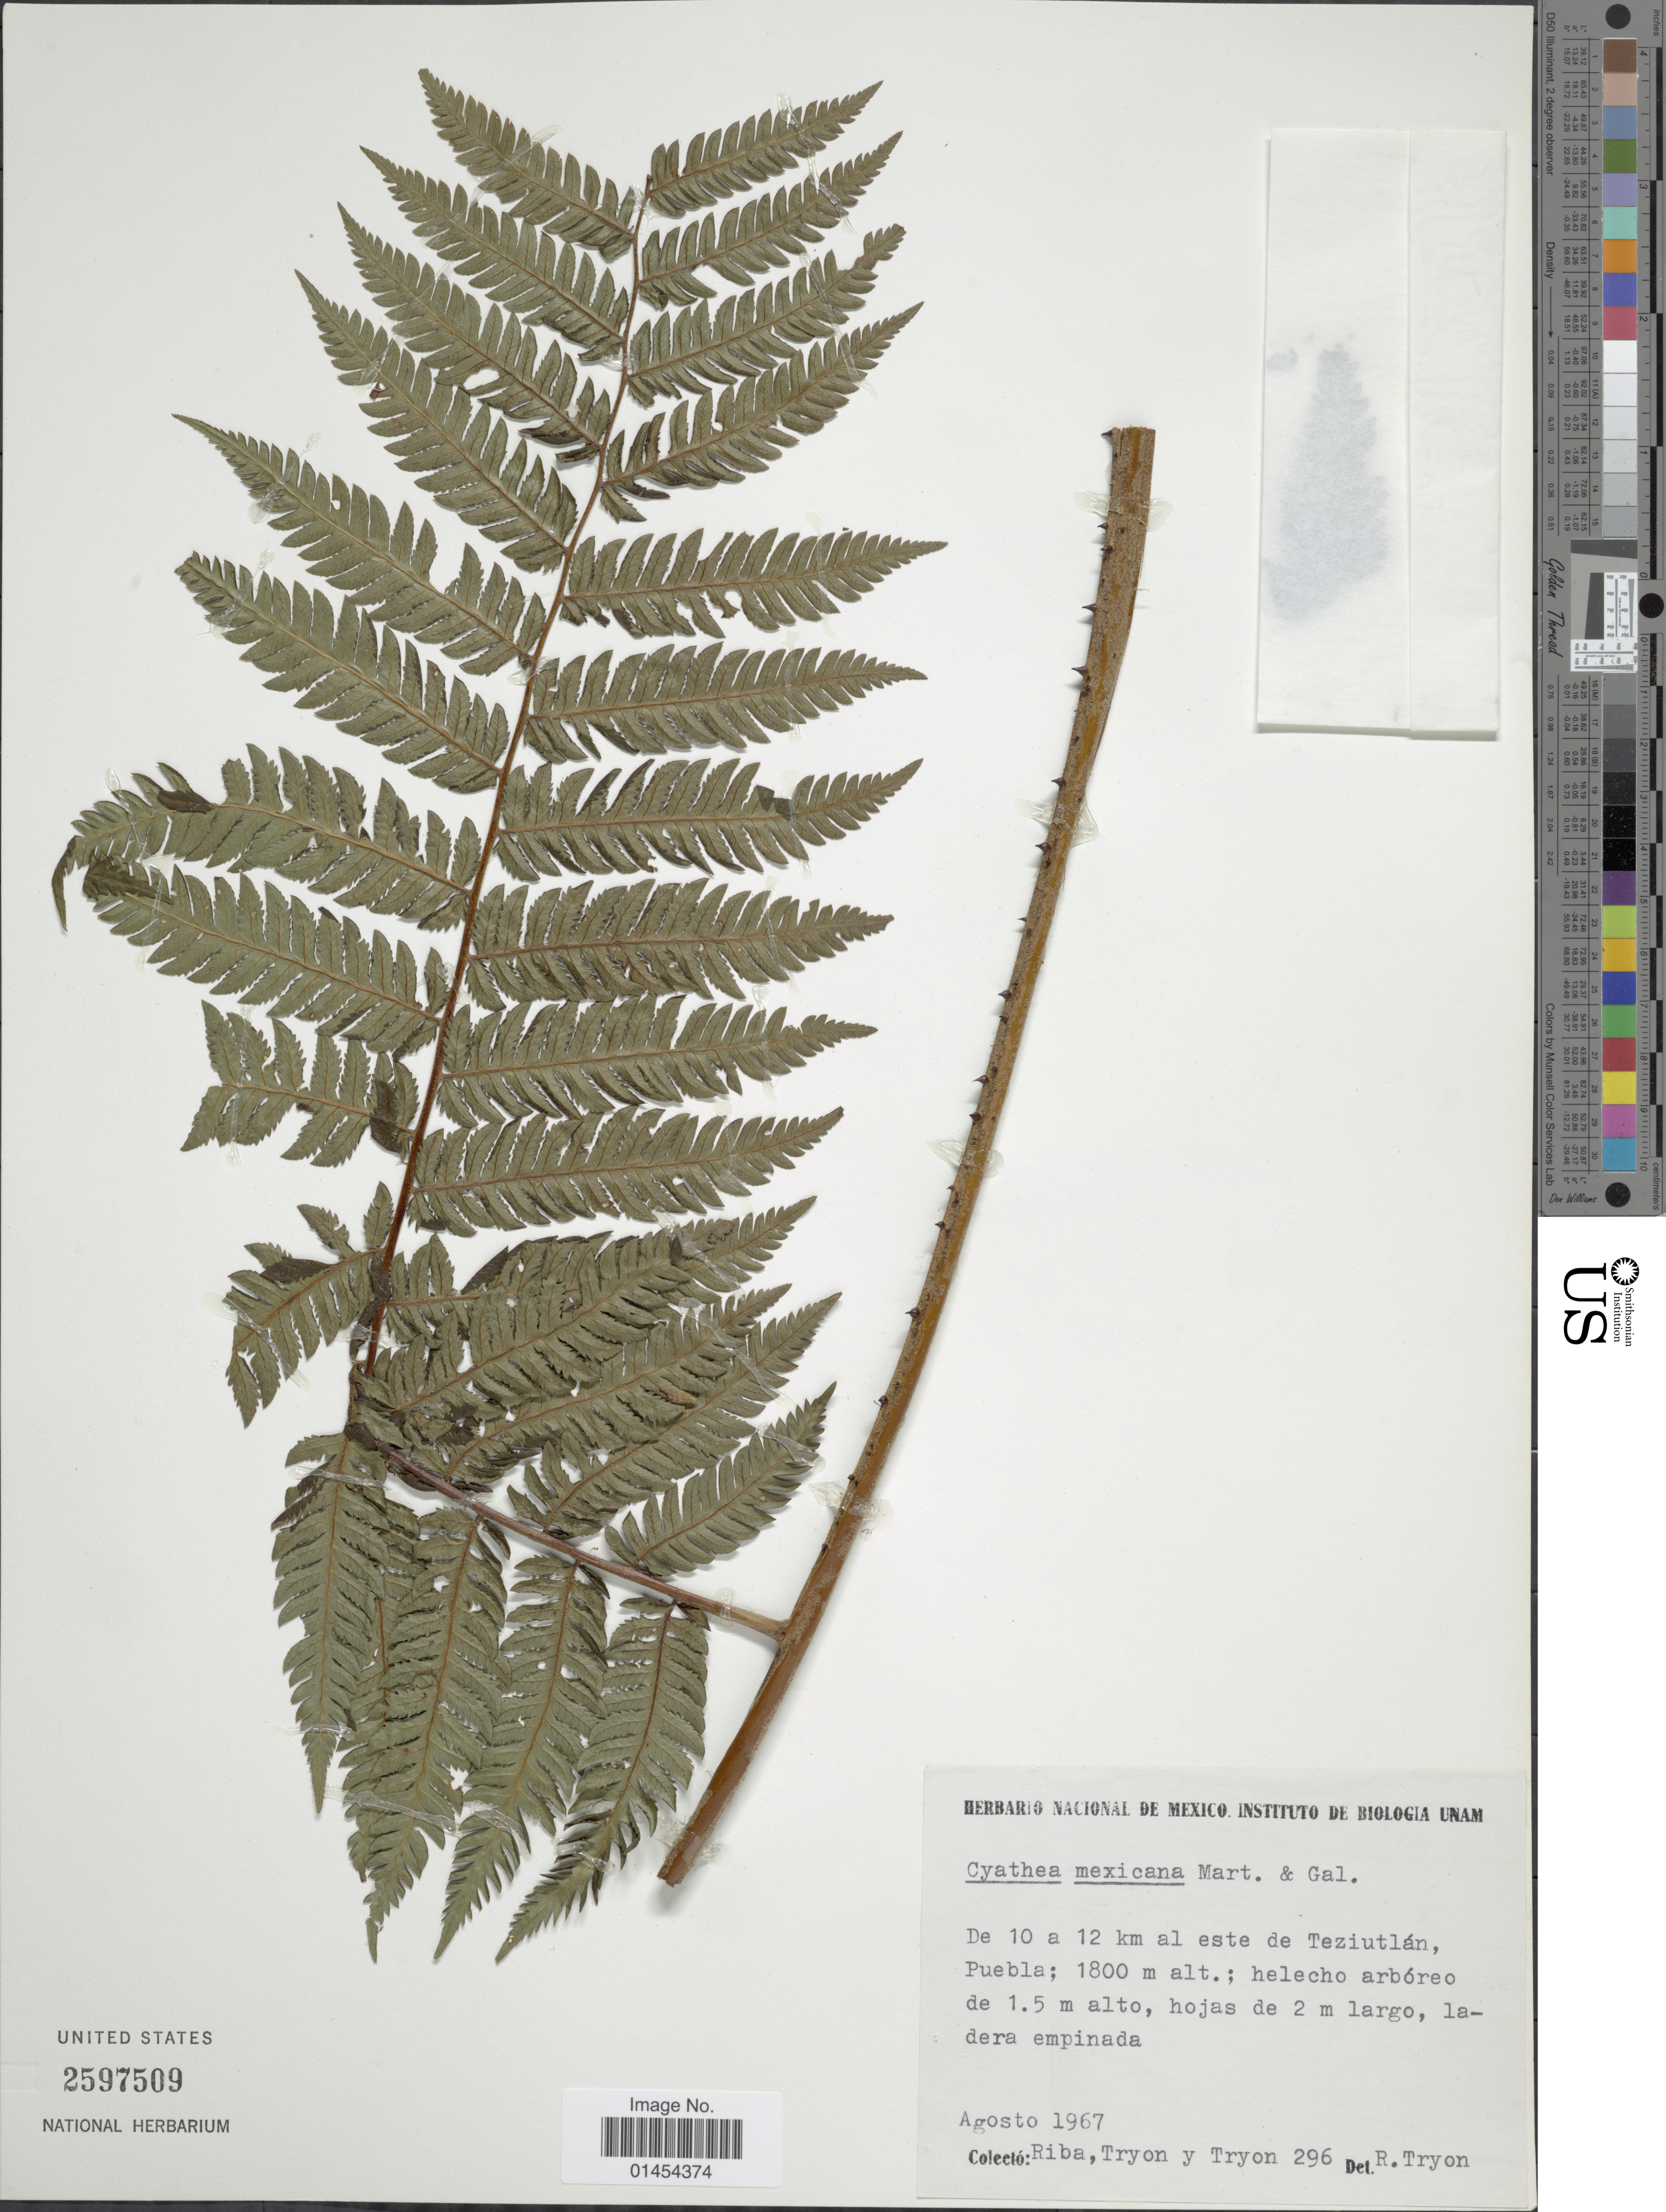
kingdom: Plantae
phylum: Tracheophyta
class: Polypodiopsida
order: Cyatheales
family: Cyatheaceae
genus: Alsophila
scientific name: Alsophila firma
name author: (Baker) D.S. Conant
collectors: Riba, -. Tryon & -. Tryon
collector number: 296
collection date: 1967-08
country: Mexico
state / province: Puebla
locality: De 10 a 12 km al este de Teziutlán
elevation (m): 1800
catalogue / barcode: US 2597509